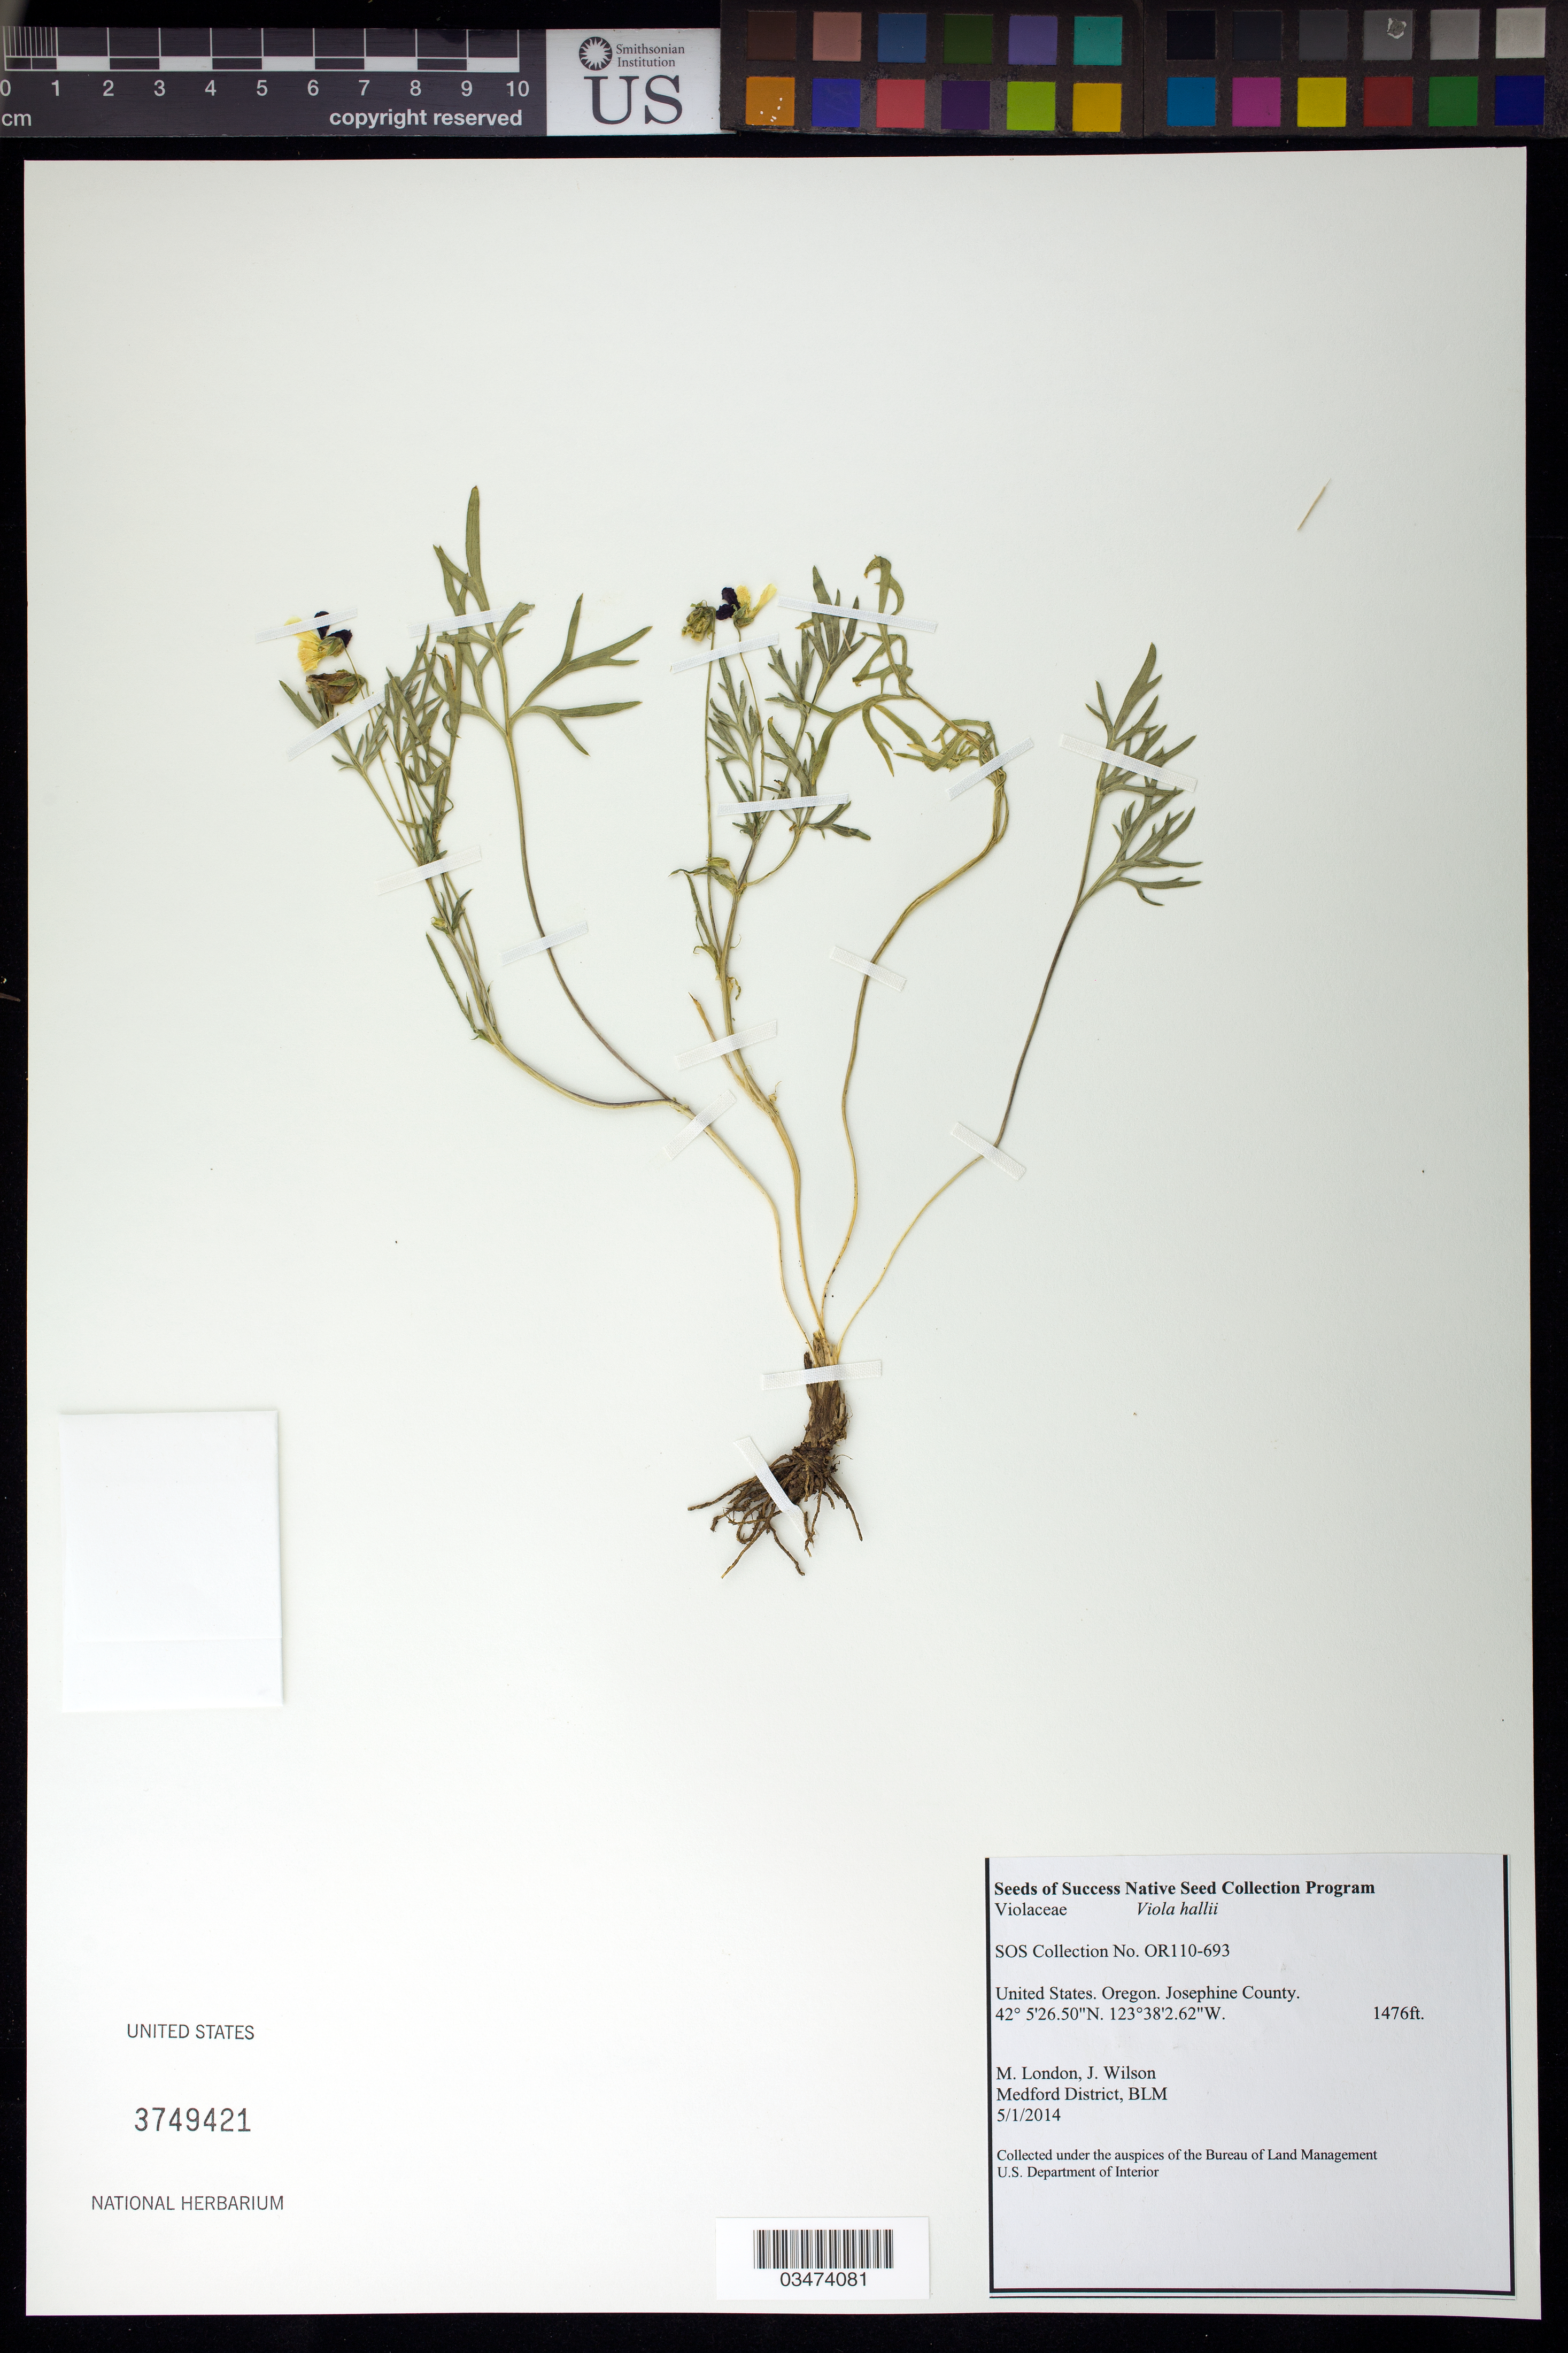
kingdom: Plantae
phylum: Tracheophyta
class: Magnoliopsida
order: Malpighiales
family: Violaceae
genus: Viola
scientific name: Viola hallii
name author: A. Gray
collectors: M. London & J. Wilson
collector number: OR110-693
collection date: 2014-05-01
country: United States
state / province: Oregon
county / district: Josephine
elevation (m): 450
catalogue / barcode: US 3749421